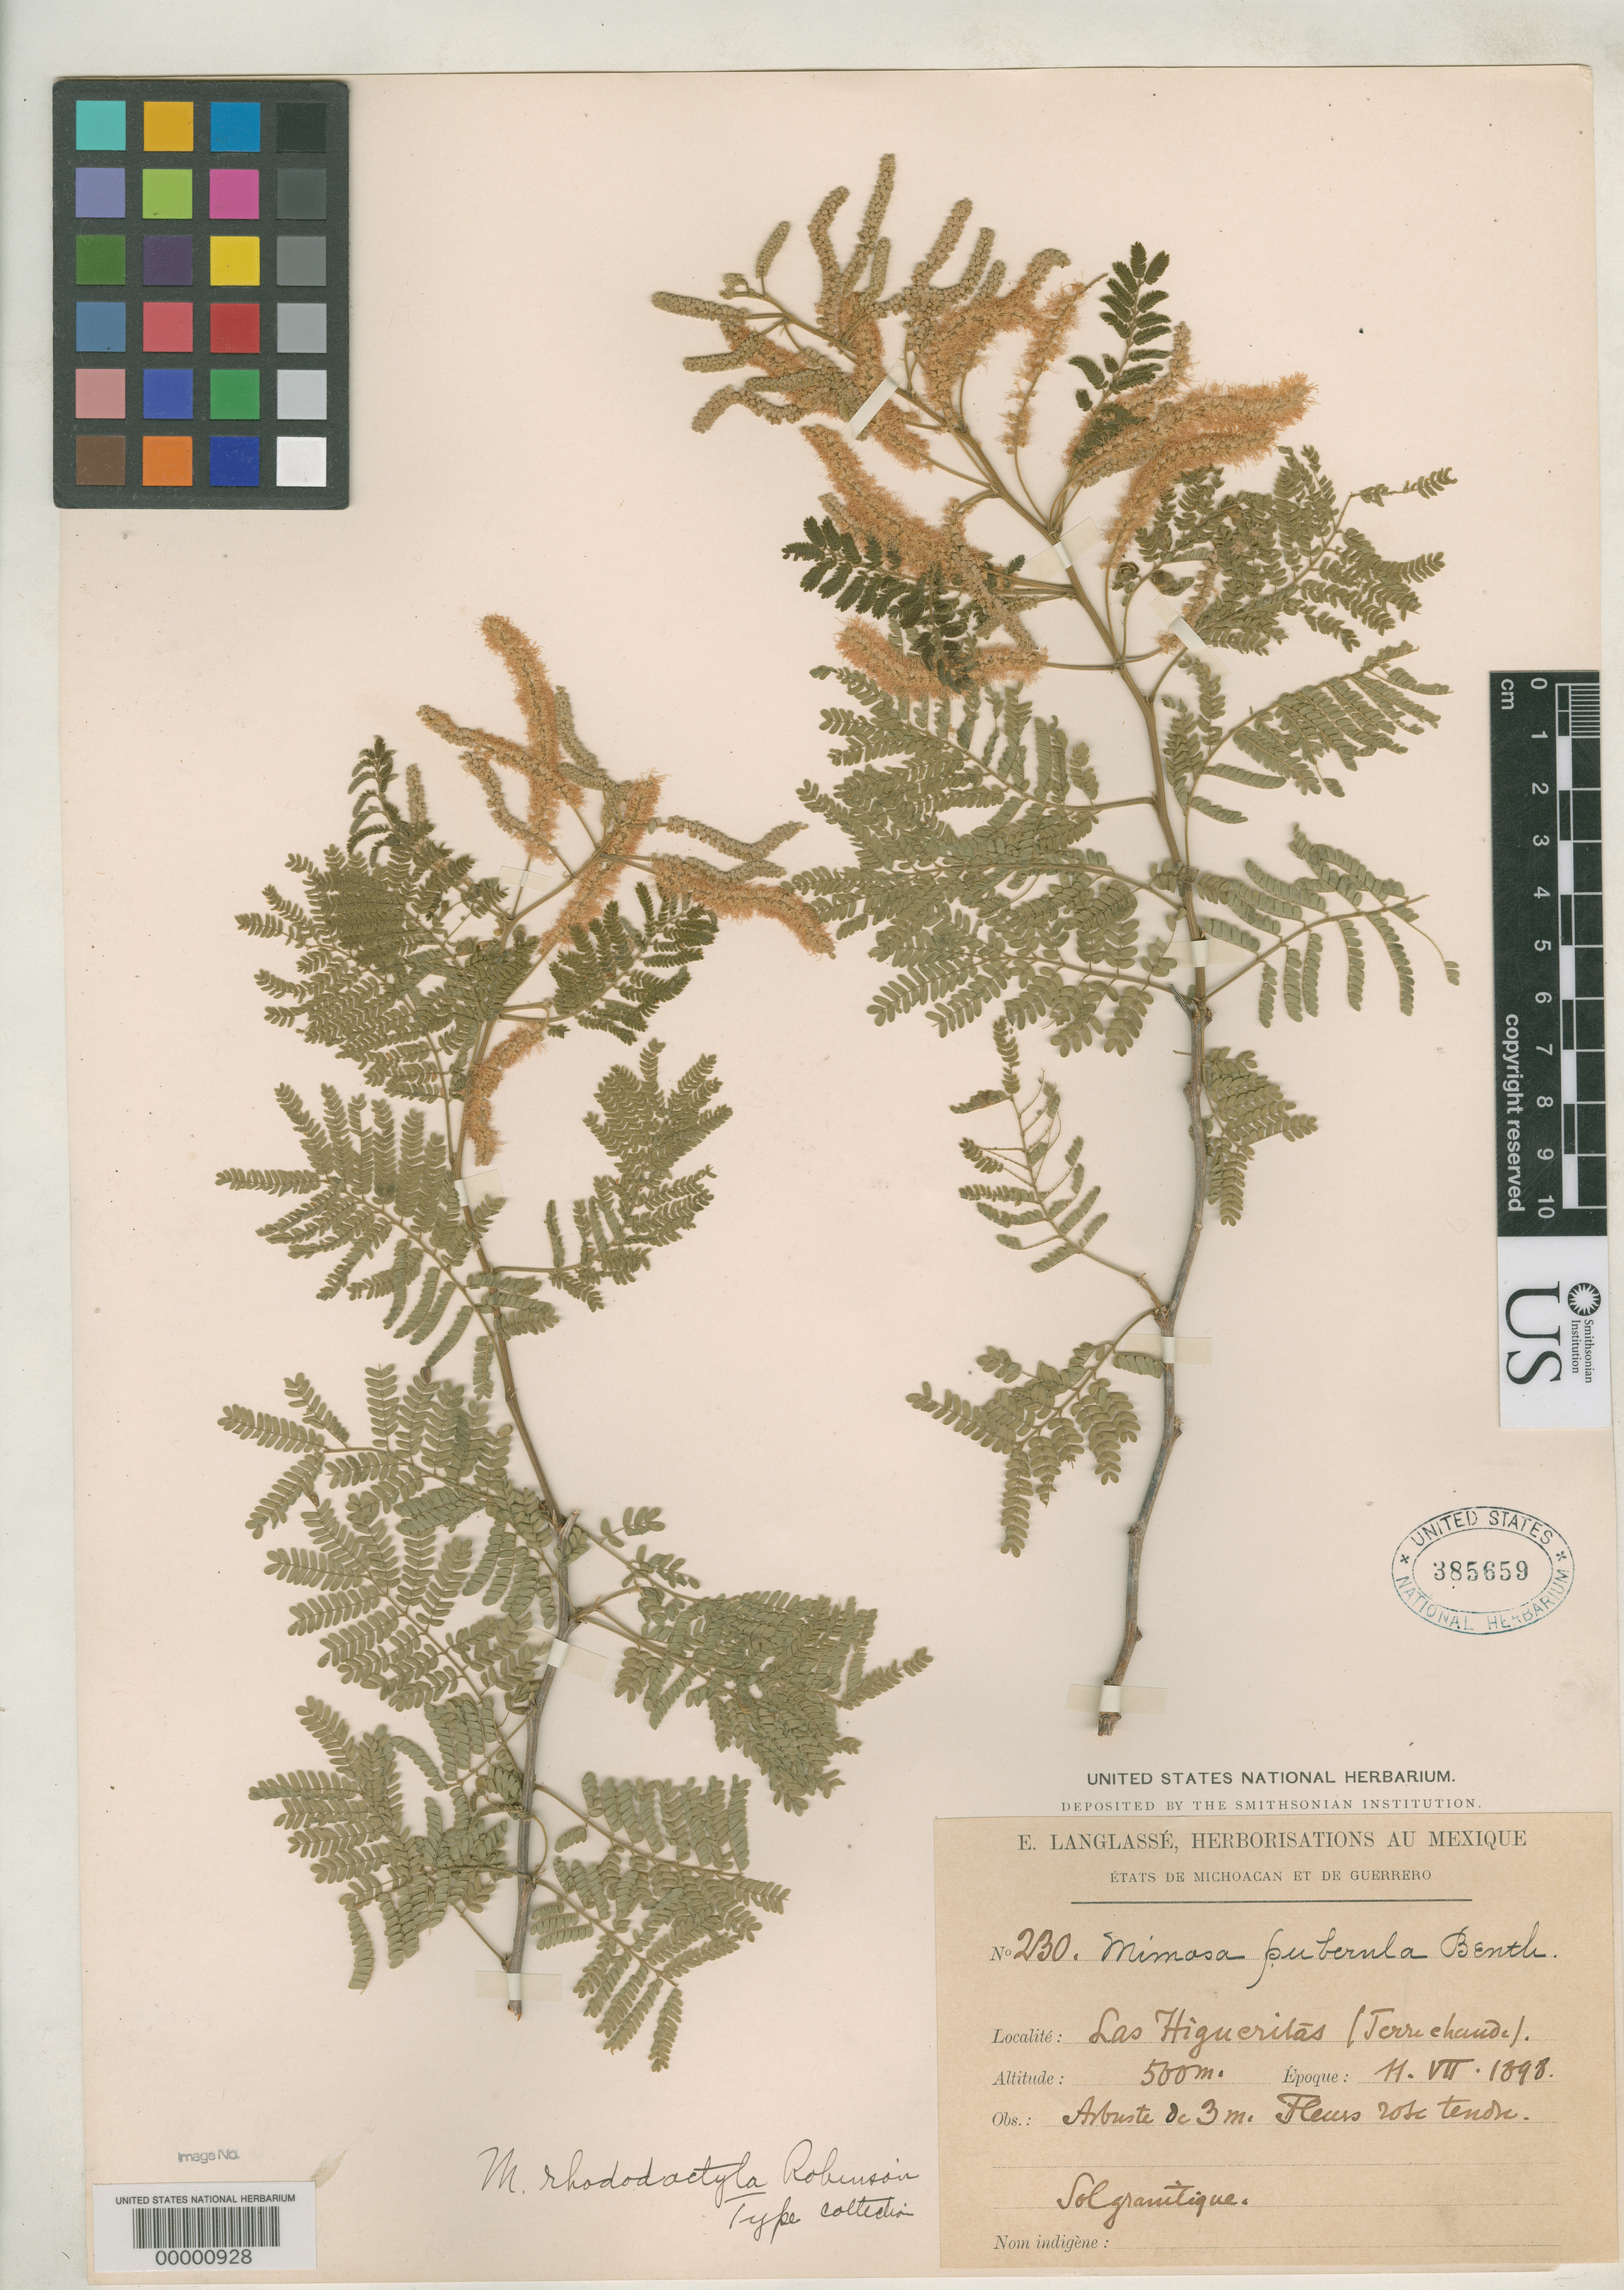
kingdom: Plantae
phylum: Tracheophyta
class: Magnoliopsida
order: Fabales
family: Fabaceae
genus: Mimosa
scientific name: Mimosa rhododactyla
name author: B.L. Rob.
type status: Isotype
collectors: E. Langlassé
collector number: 230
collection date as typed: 11 Jul 1898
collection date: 1898-07-11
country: Mexico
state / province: Guerrero / Michoacán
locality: Las Higueritas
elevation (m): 500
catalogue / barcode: US 385659